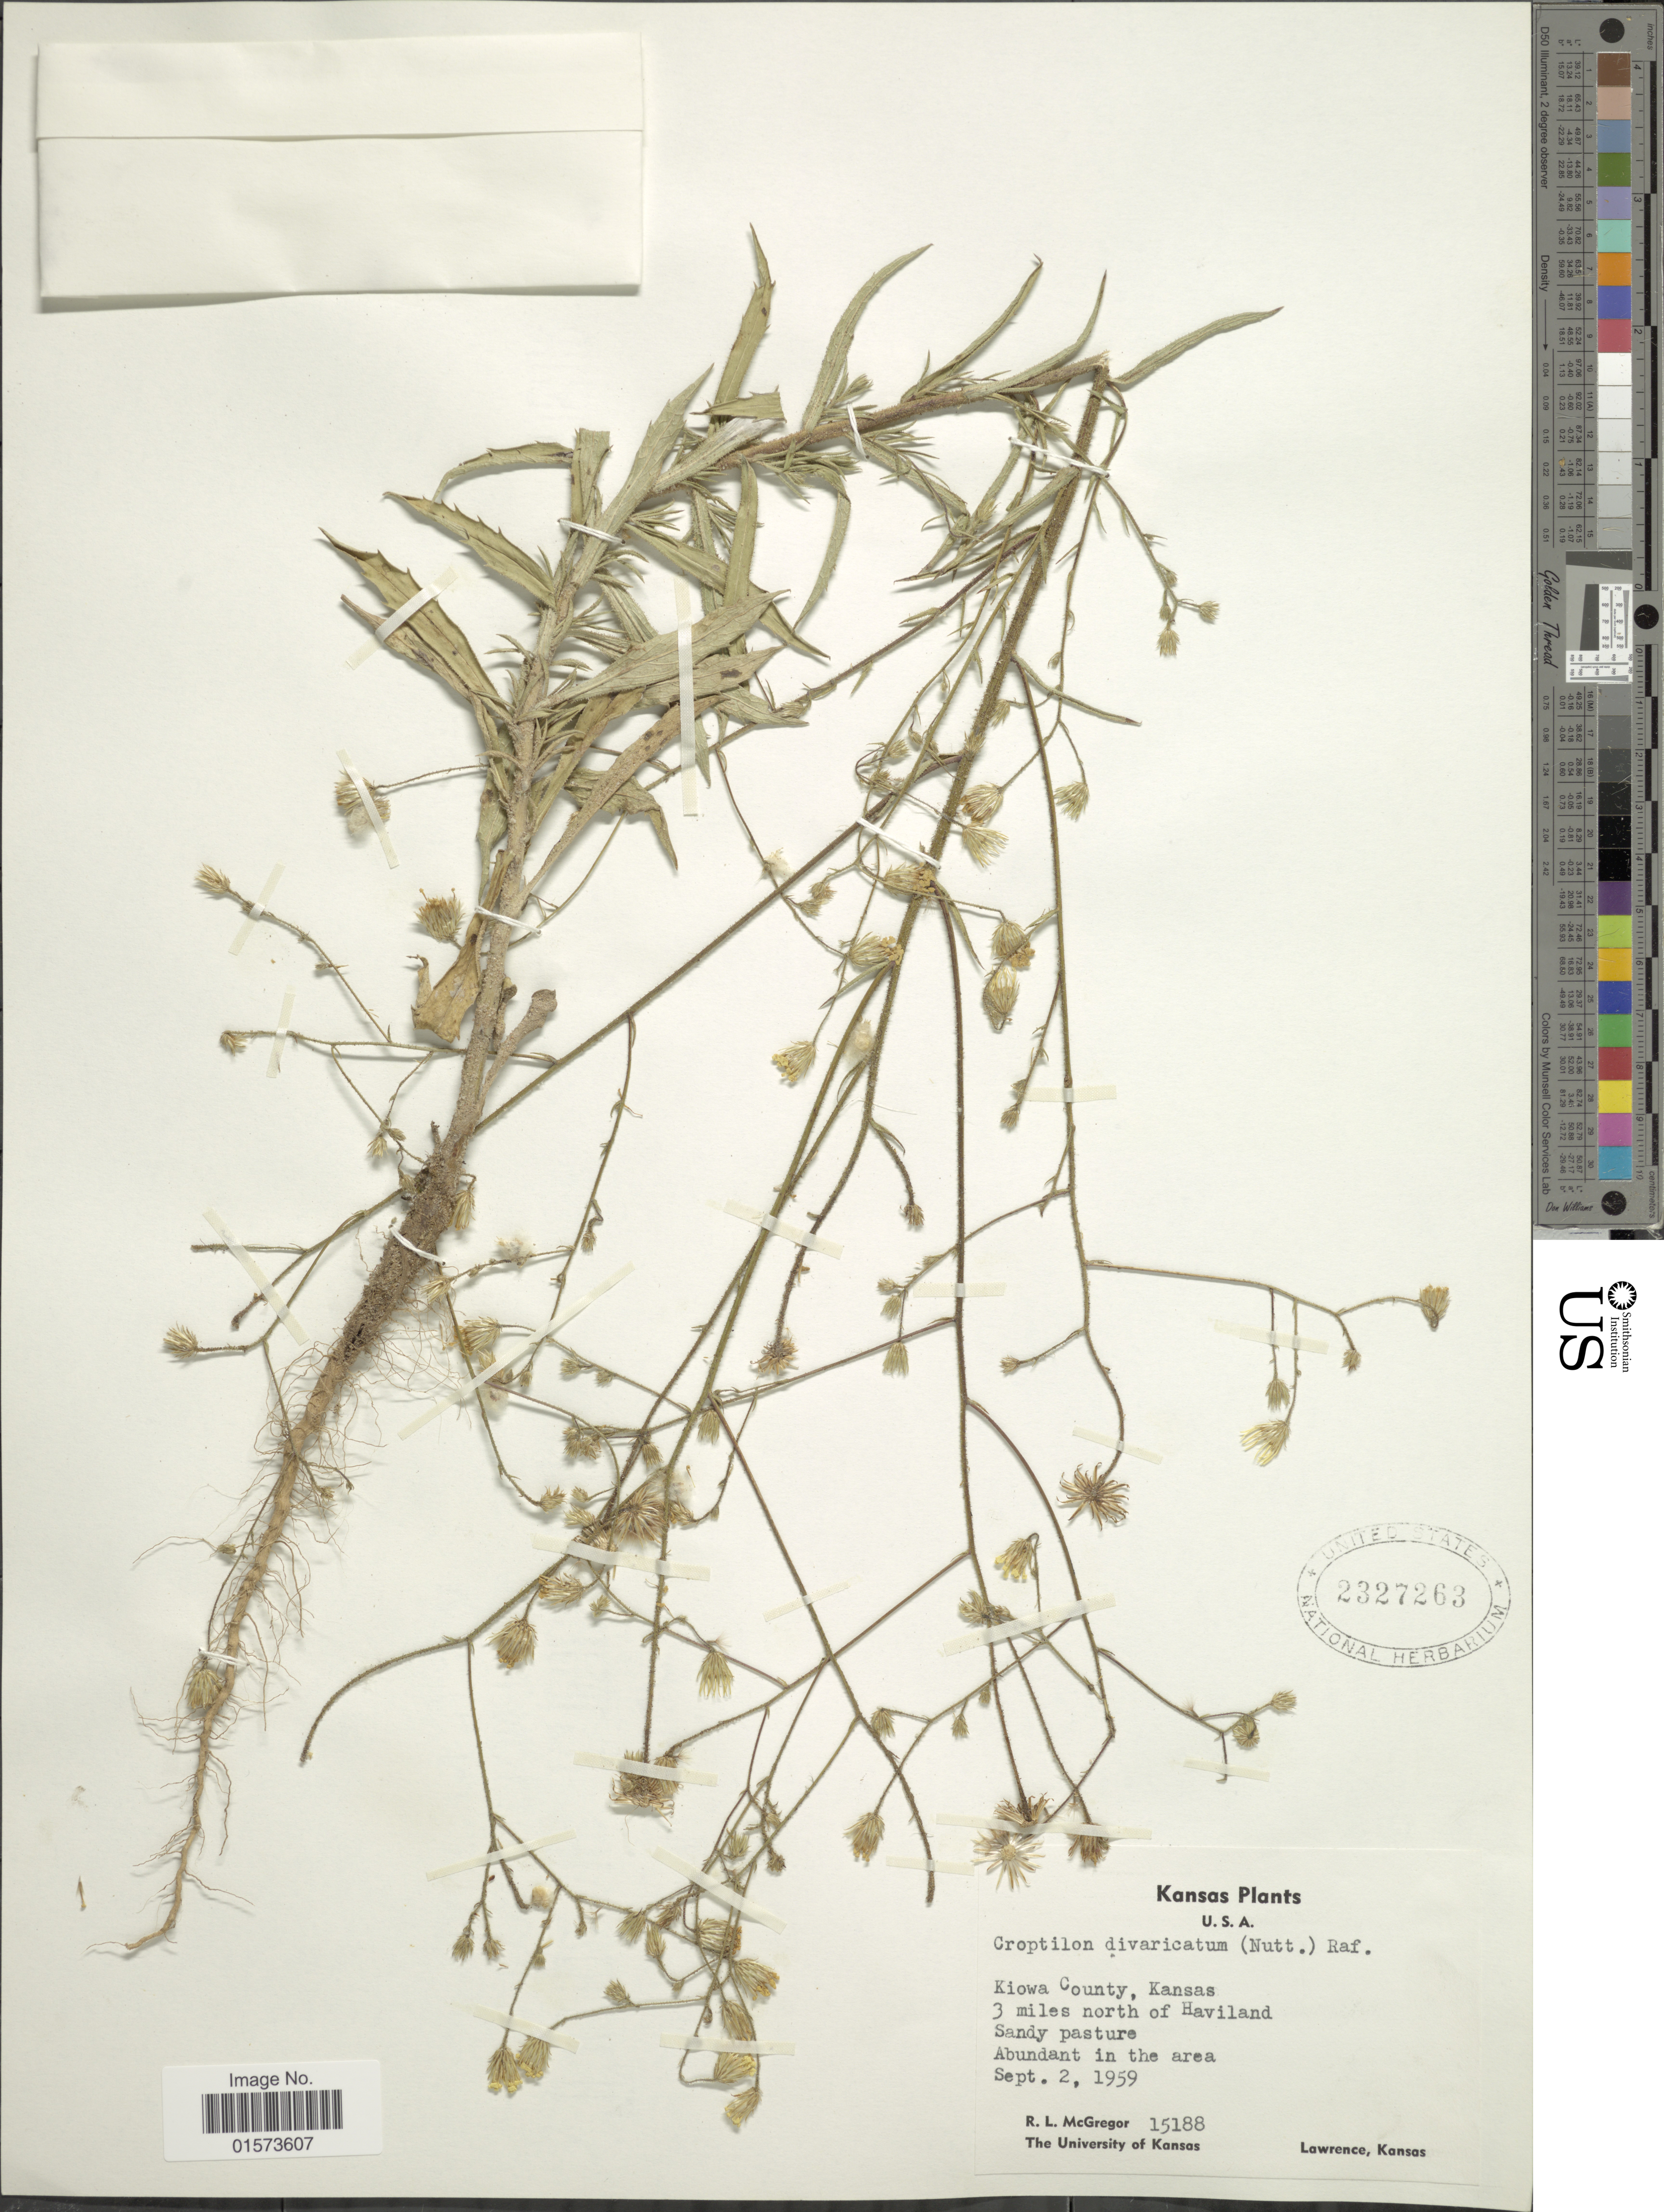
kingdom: Plantae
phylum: Tracheophyta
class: Magnoliopsida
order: Asterales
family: Asteraceae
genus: Croptilon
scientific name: Croptilon divaricatum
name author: (Nutt.) Raf.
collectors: R. McGregor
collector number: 15188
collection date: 1959-09-02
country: United States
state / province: Kansas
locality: Kiowa County, 3 miles north of Haviland, Sandy pastures, abundant in the area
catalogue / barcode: US 2327263